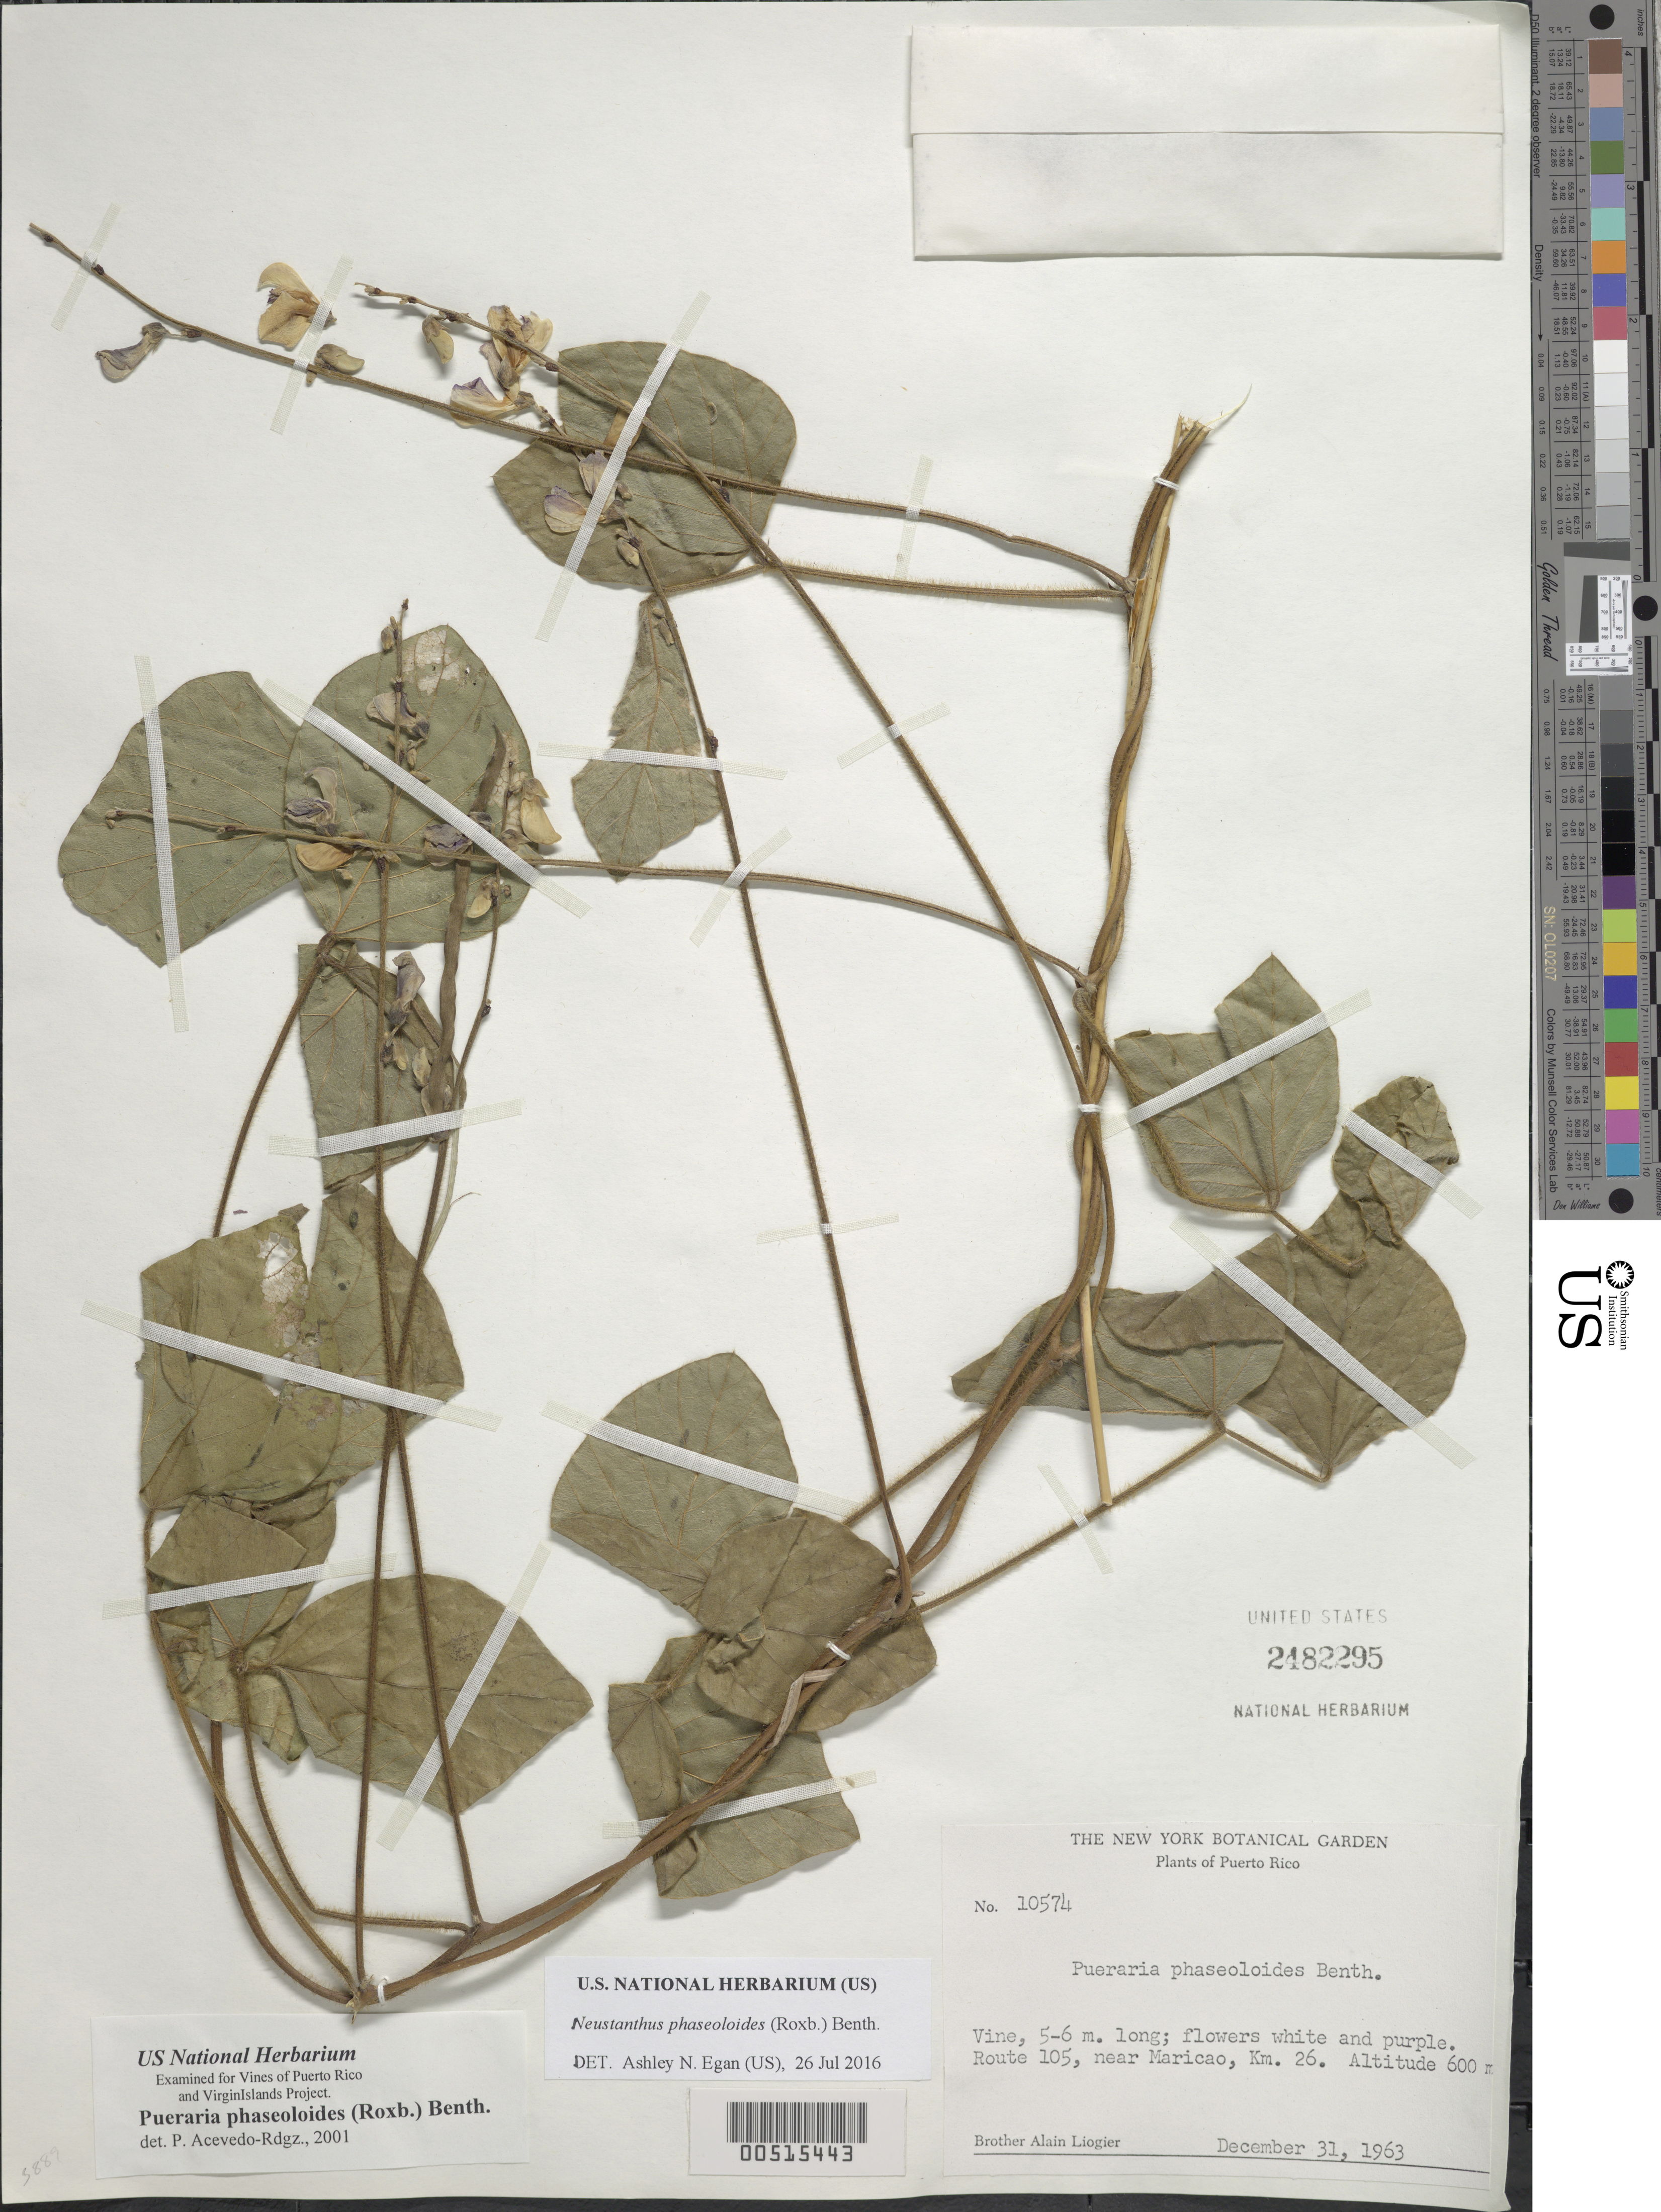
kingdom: Plantae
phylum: Tracheophyta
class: Magnoliopsida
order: Fabales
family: Fabaceae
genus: Neustanthus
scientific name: Neustanthus phaseoloides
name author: (Roxb.) Benth.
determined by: Egan, Ashley N., (US), Smithsonian Institution - National Museum of Natural History (UNITED STATES)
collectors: A. H. Liogier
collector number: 10574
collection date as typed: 31 Dec 1963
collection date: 1963-12-31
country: Puerto Rico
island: Greater Antilles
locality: Maricao. ROute 105, Km 26 alt 600m.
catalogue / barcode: US 2482295